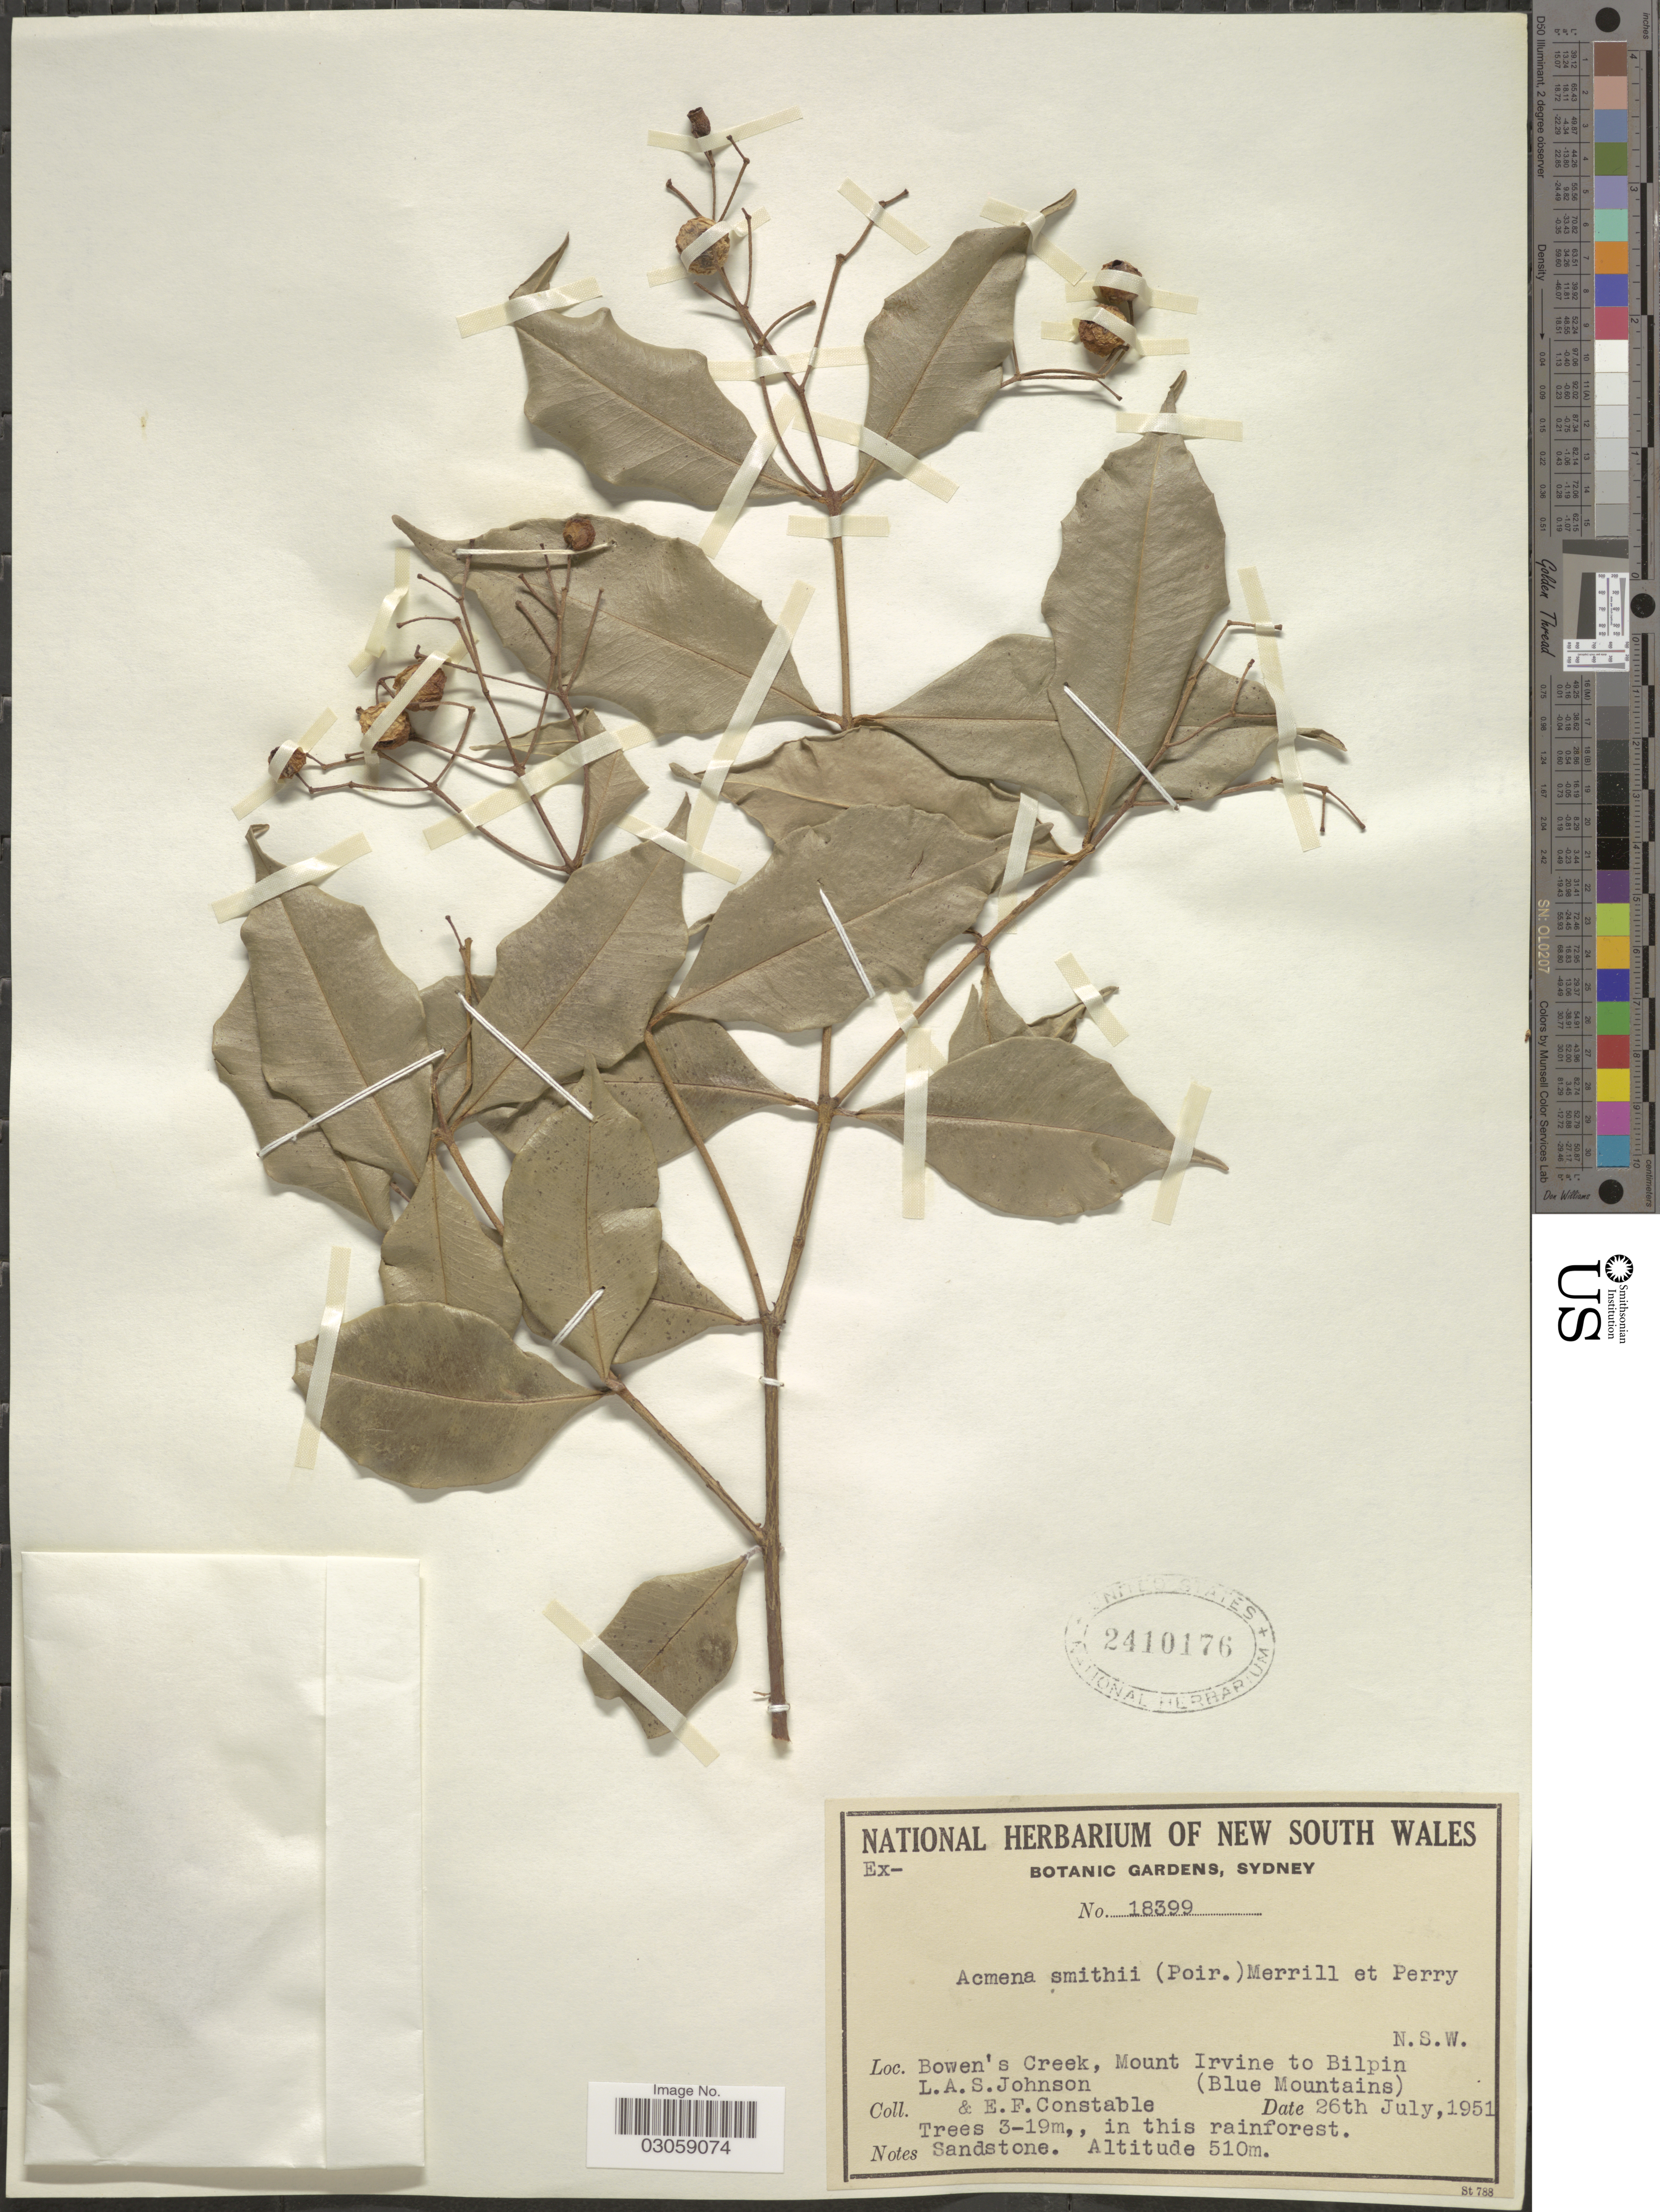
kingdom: Plantae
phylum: Tracheophyta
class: Magnoliopsida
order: Myrtales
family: Myrtaceae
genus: Syzygium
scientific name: Syzygium smithii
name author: (Poir.) Nied.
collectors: L. A. S. Johnson & E. F. Constable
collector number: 18399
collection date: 1951-07-26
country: Australia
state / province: New South Wales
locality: Bowen's Creek, Mount Irvine to Bilpin (Blue Mountains).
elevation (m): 510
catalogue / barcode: US 2410176